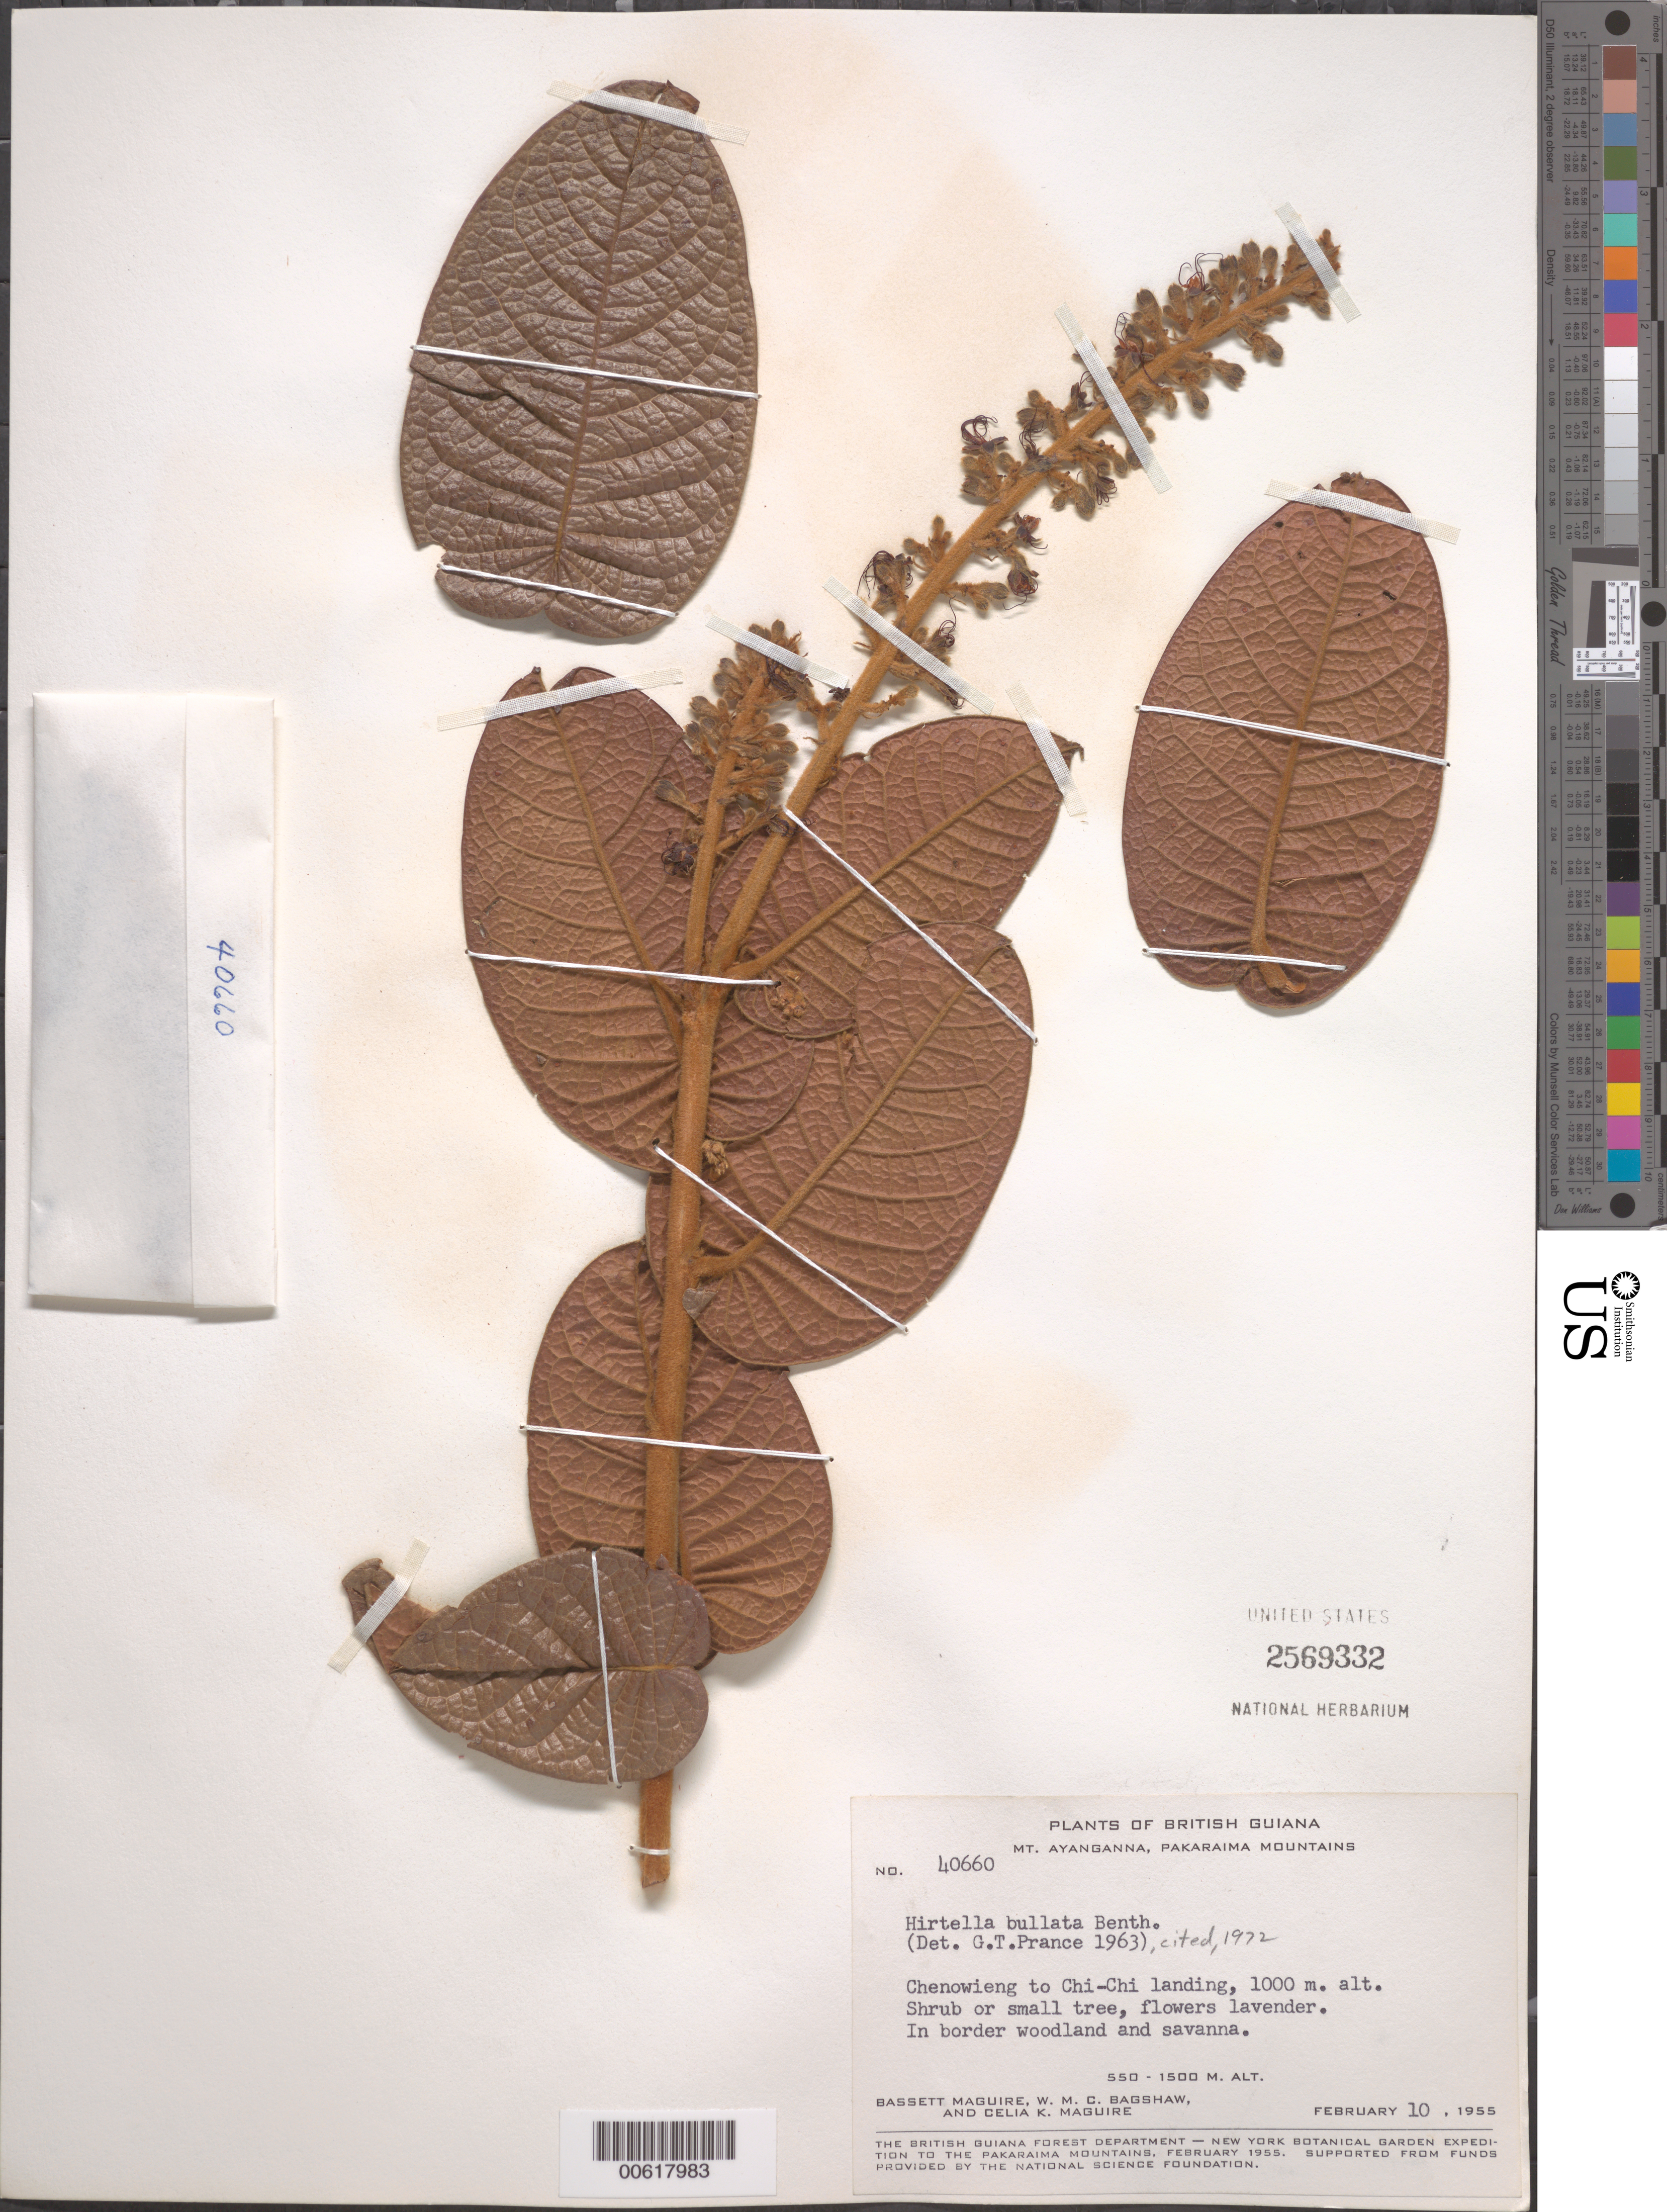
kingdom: Plantae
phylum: Tracheophyta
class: Magnoliopsida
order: Malpighiales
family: Chrysobalanaceae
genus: Hirtella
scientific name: Hirtella bullata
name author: Benth.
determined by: Prance, G. T.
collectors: B. Maguire, W. Bagshaw & C. K. Maguire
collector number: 40660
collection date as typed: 10-Feb-55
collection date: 1955-02-10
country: Guyana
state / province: Cuyuni-Mazaruni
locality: Chinowieng to Chi-chi Landing, Pakaraima Mts.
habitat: Border woodland and savanna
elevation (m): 1000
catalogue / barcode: US 2569332